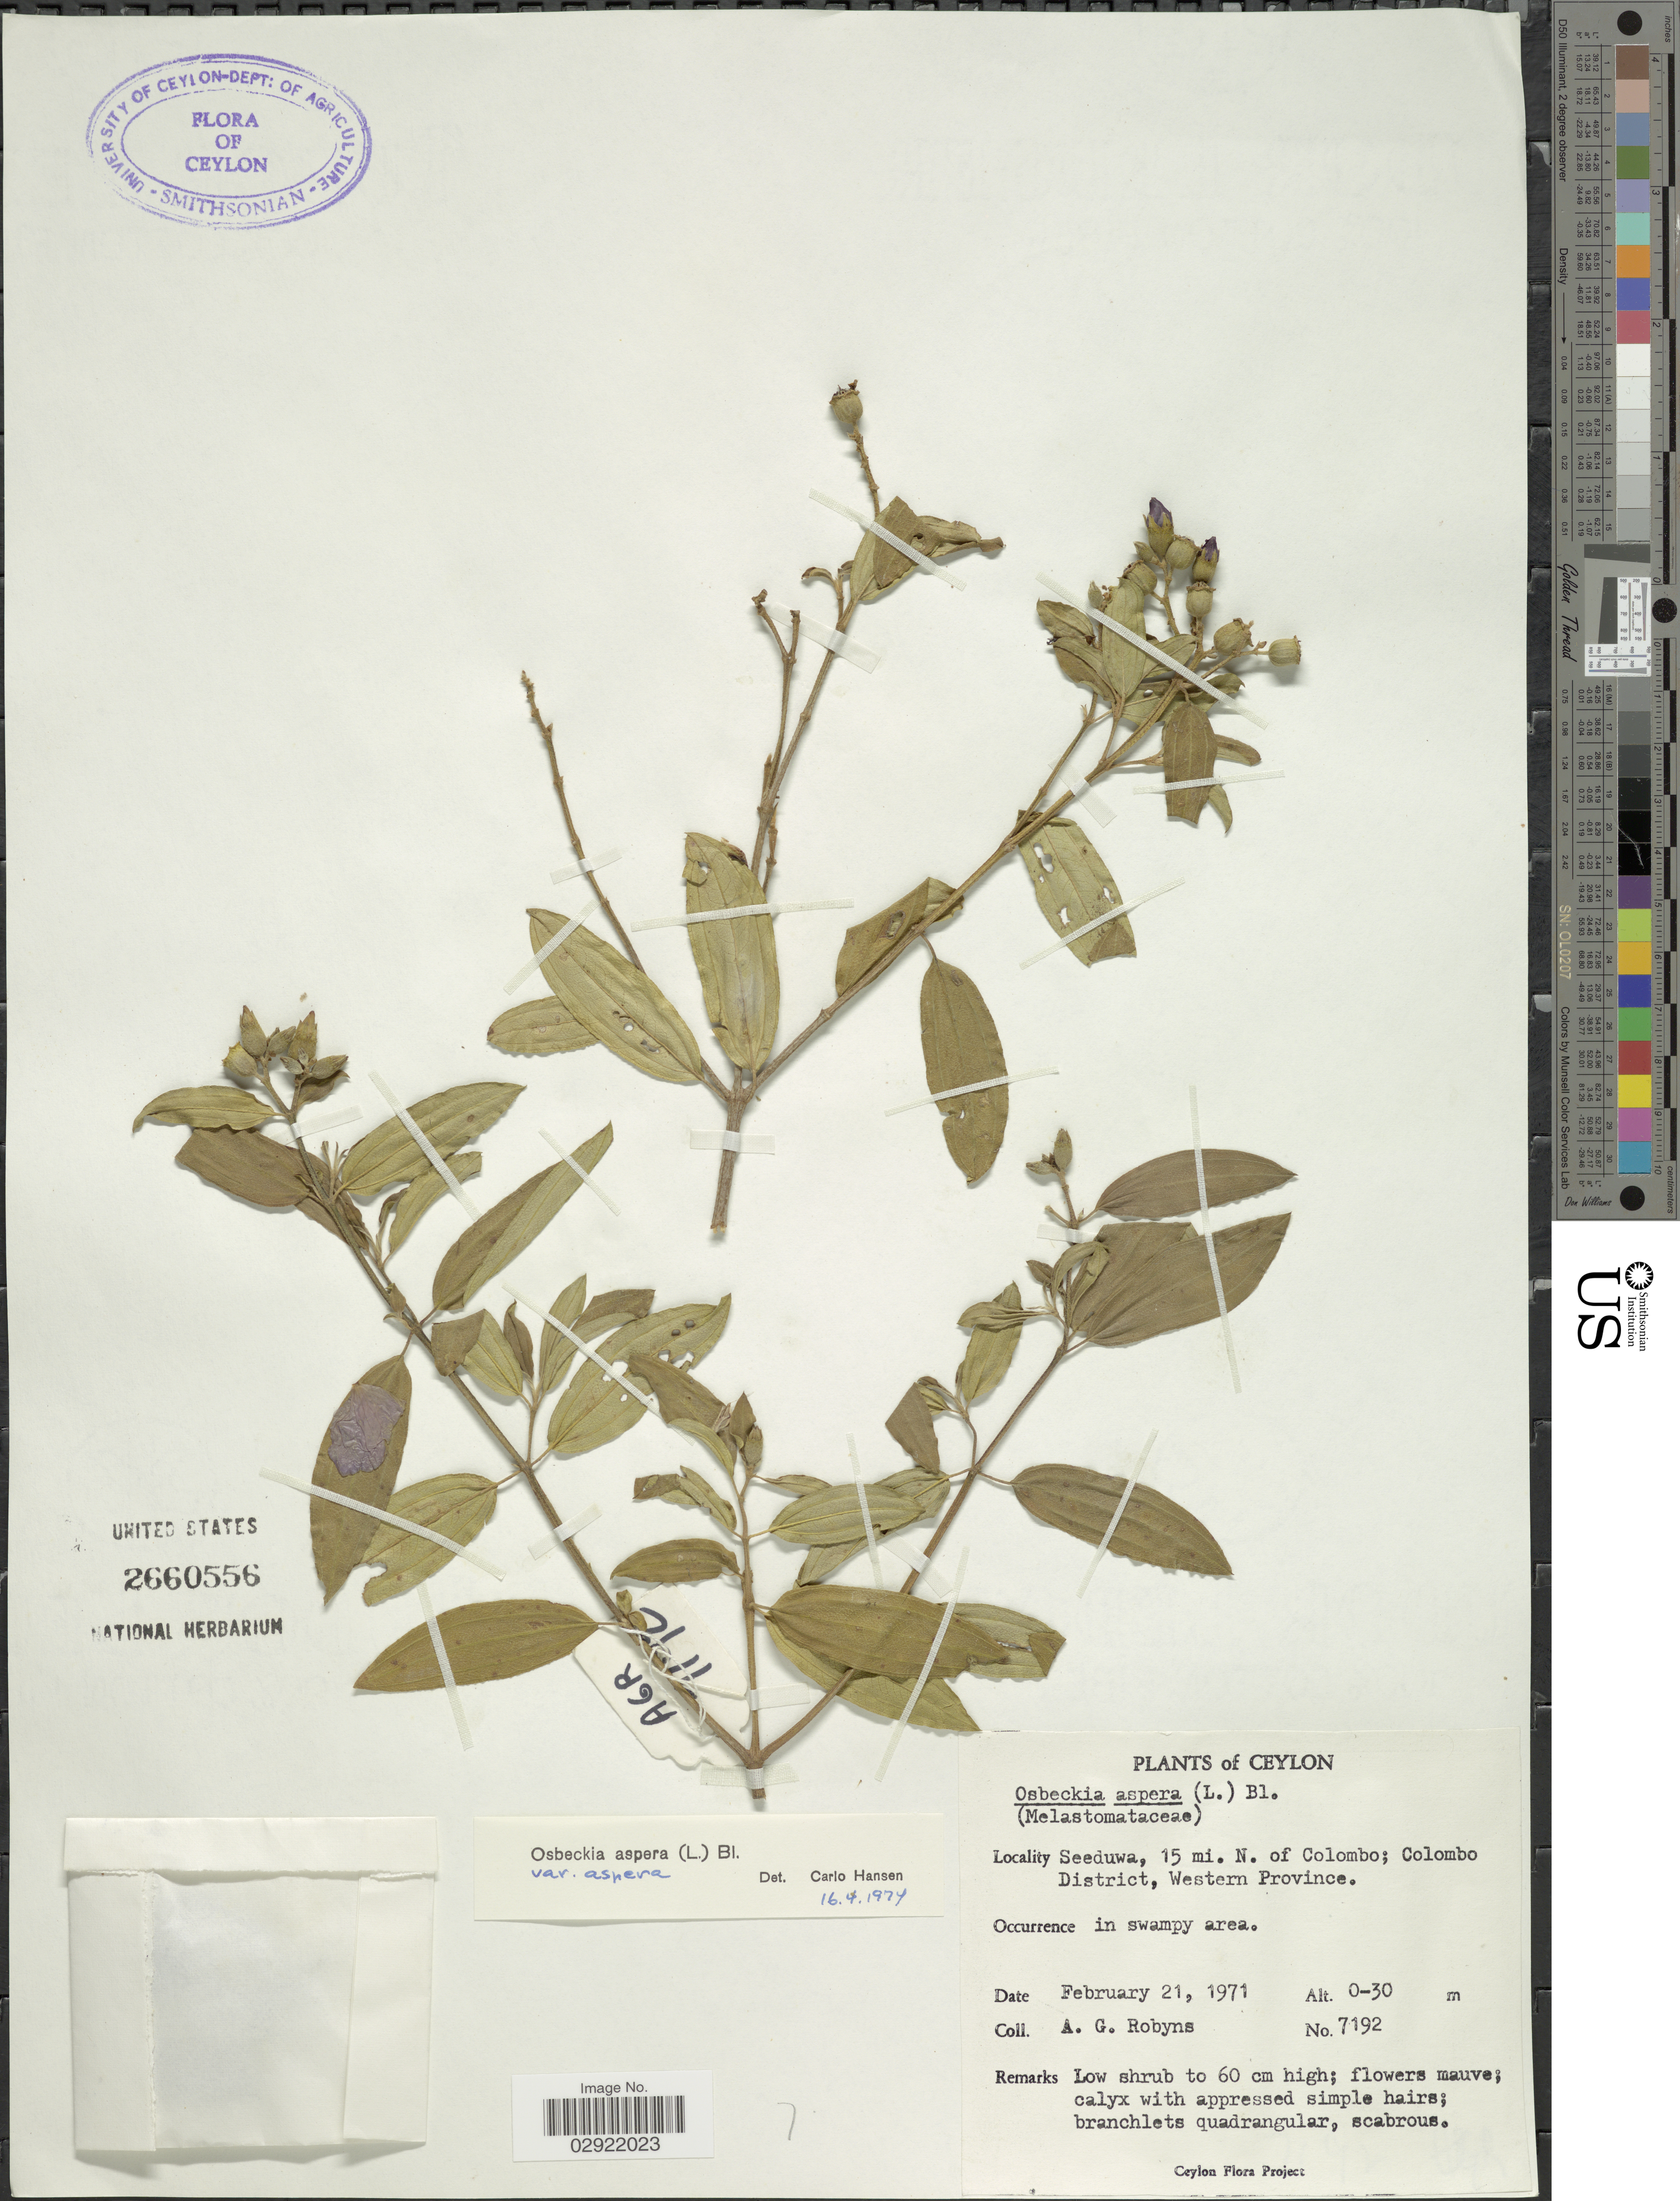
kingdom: Plantae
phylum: Tracheophyta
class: Magnoliopsida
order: Myrtales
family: Melastomataceae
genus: Osbeckia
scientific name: Osbeckia aspera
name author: Blume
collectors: A. Robyns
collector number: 7192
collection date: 1971-02-21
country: Sri Lanka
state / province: Western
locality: Ceylon. Seeduwa, 15 mi. N. of Colombo; Colombo District.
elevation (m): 0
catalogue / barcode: US 2660556